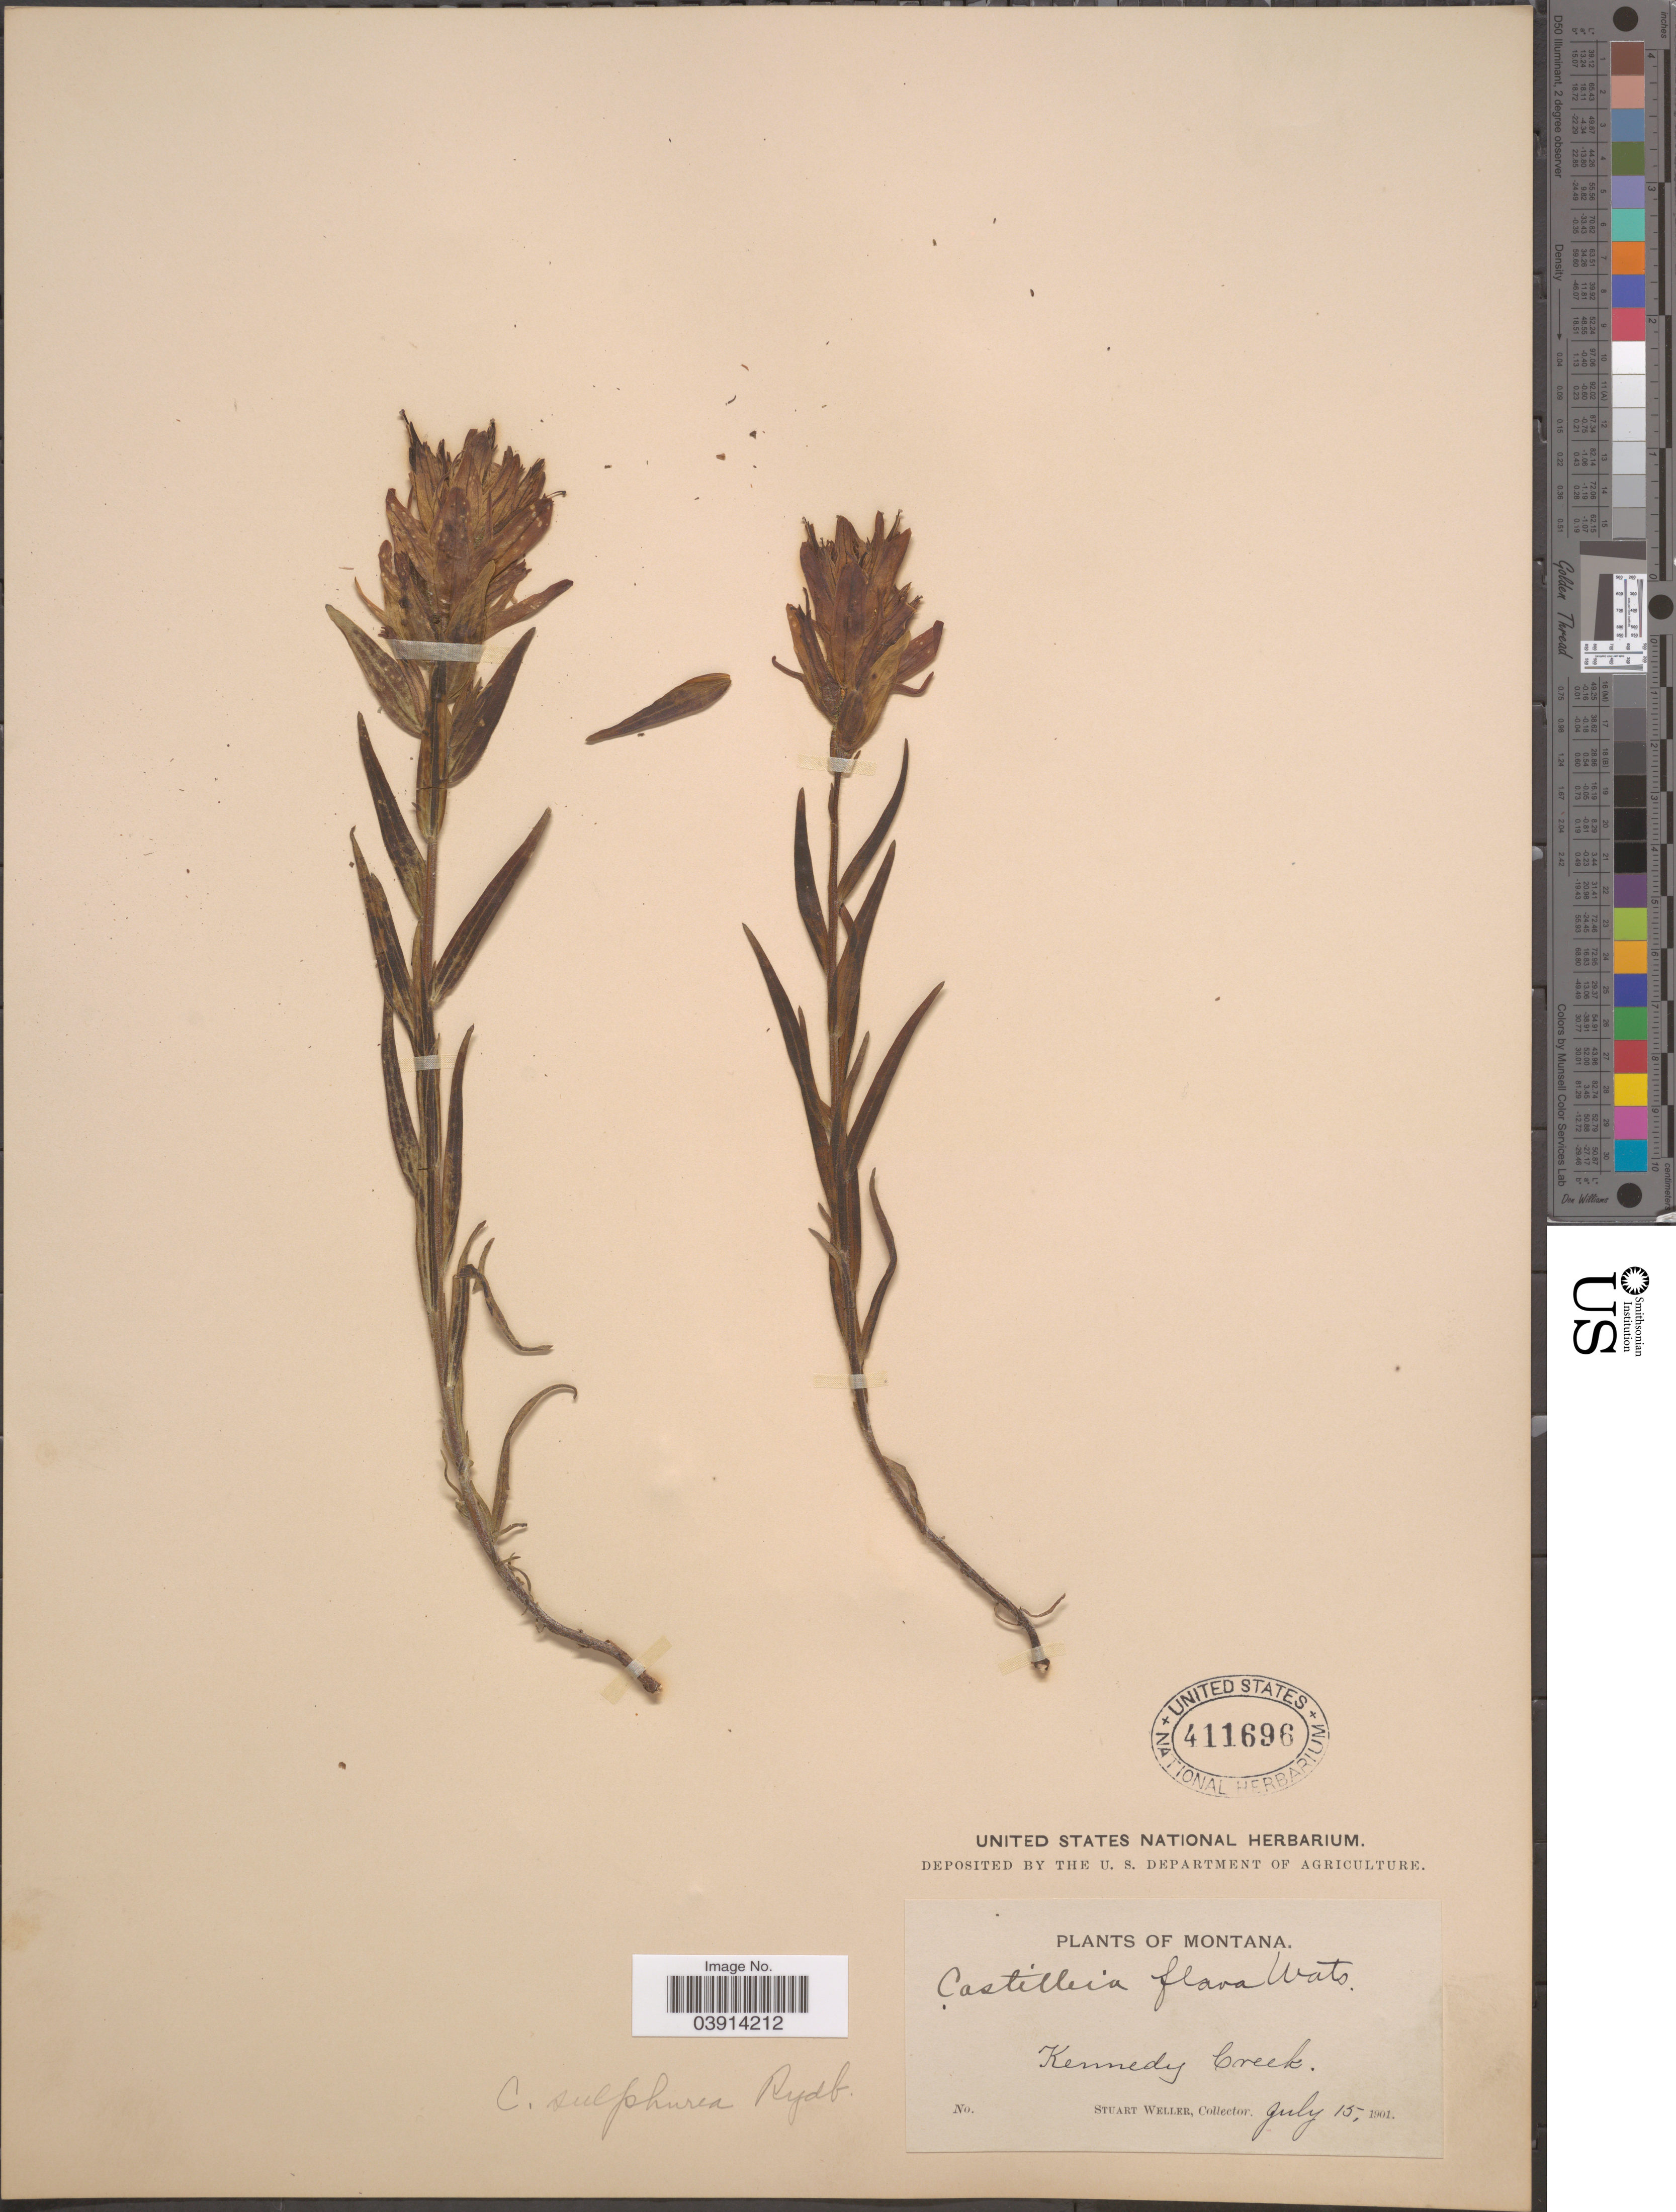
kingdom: Plantae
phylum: Tracheophyta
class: Magnoliopsida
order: Lamiales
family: Orobanchaceae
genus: Castilleja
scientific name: Castilleja septentrionalis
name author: Lindl.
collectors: S. Weller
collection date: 1901-07-15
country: United States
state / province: Montana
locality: Kennedy Creek.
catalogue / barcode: US 411696